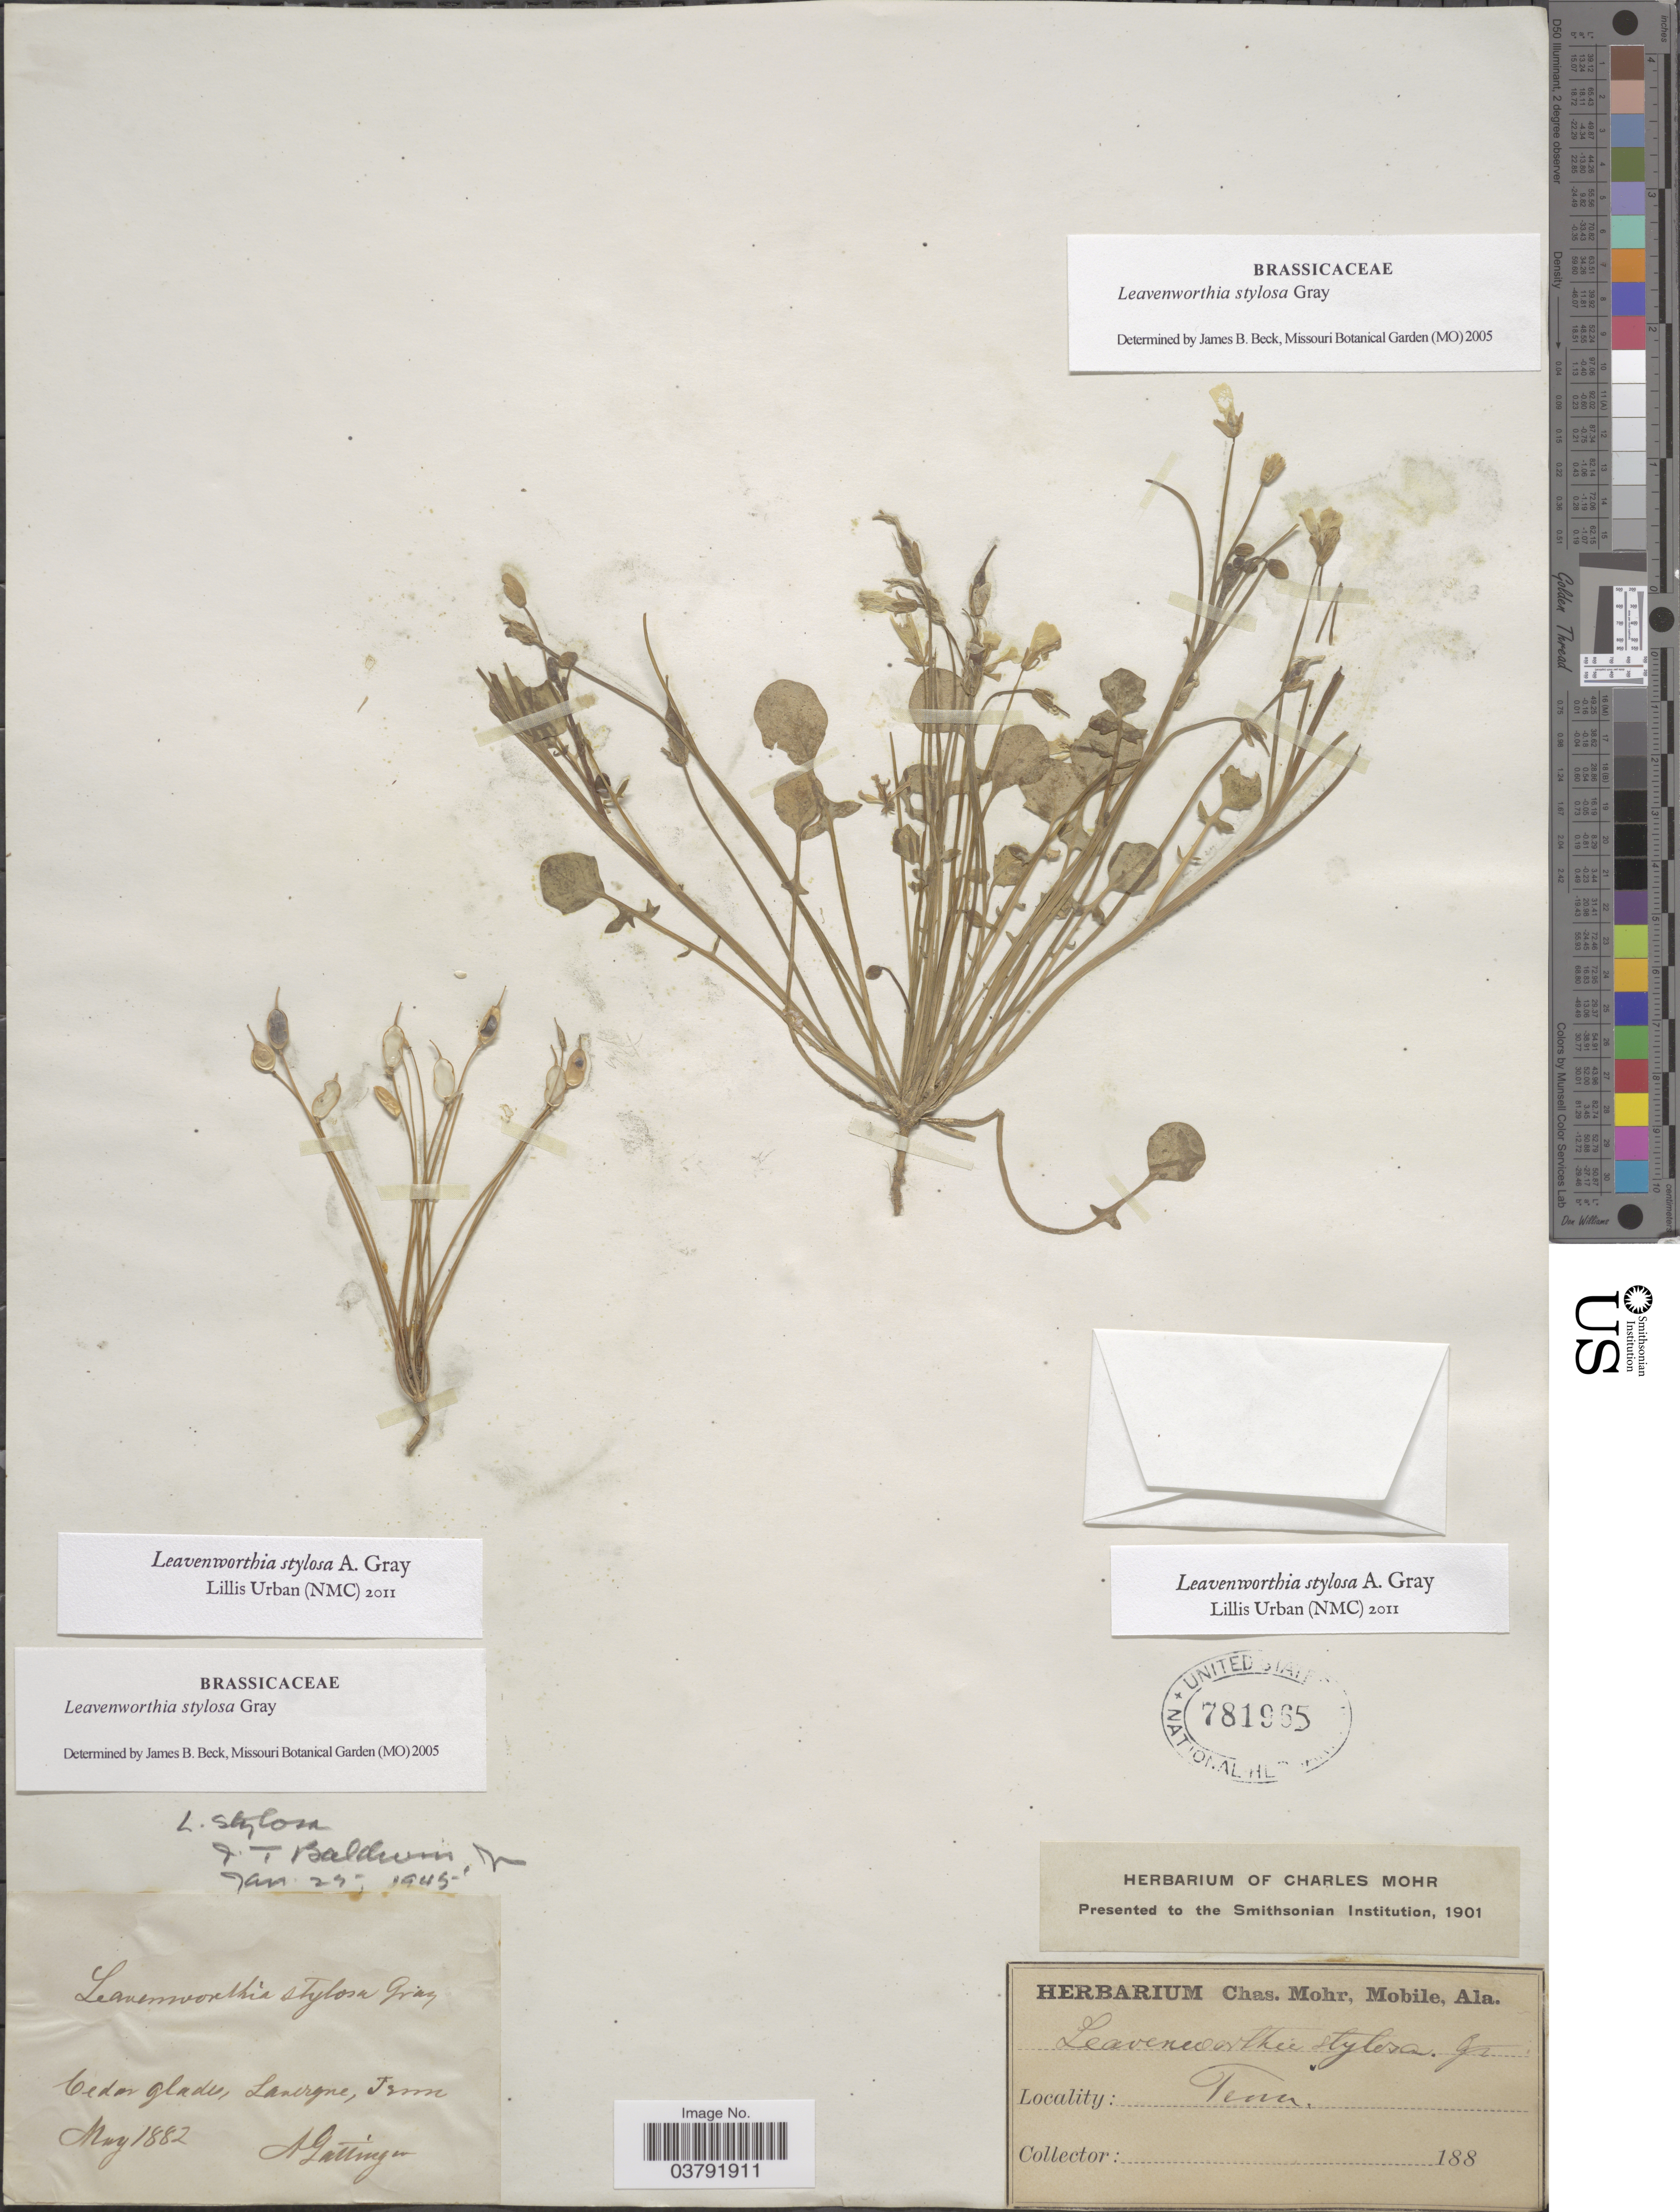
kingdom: Plantae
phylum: Tracheophyta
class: Magnoliopsida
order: Brassicales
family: Brassicaceae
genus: Leavenworthia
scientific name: Leavenworthia stylosa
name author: A. Gray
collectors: A. Gattinger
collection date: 1882-05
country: United States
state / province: Tennessee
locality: Cedar glades, Lavergne.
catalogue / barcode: US 781965